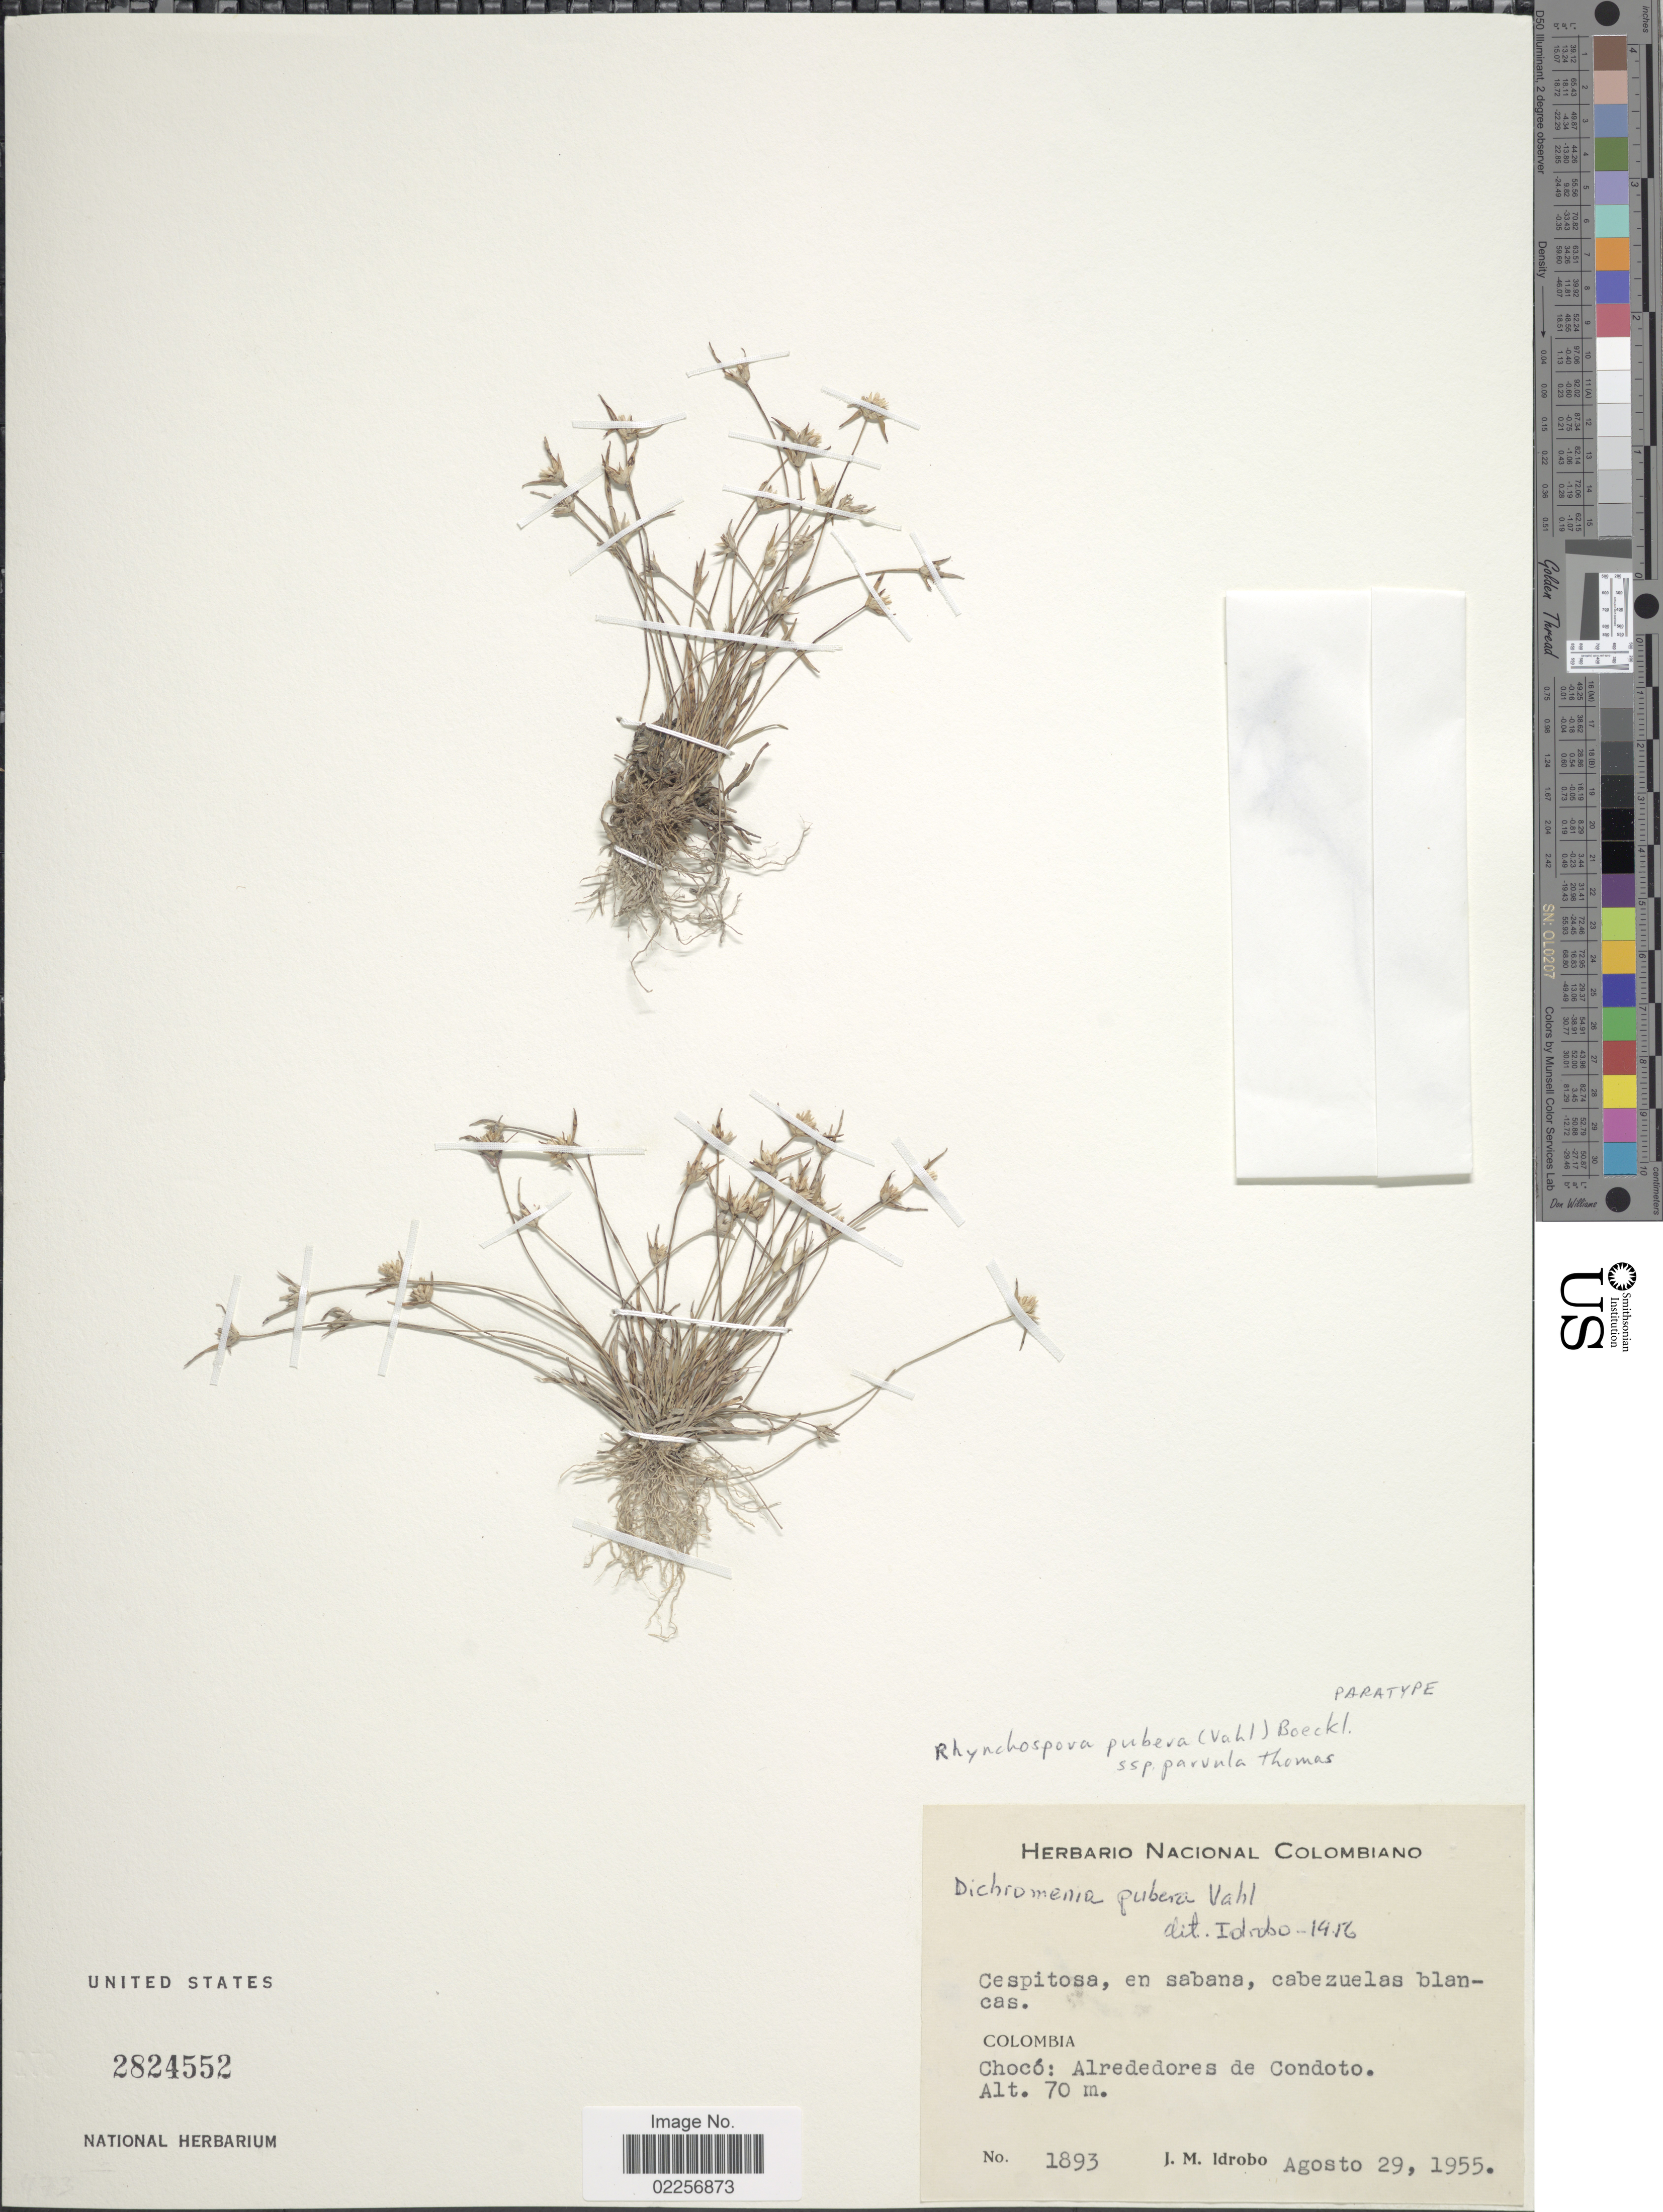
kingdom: Plantae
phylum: Tracheophyta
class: Liliopsida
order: Poales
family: Cyperaceae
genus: Rhynchospora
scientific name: Rhynchospora pubera subsp. parvula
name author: W.W. Thomas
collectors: J. M. Idrobo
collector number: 1893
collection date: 1955-08-29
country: Colombia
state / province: Chocó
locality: Alrededores de Condoto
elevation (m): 70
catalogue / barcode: US 2824552